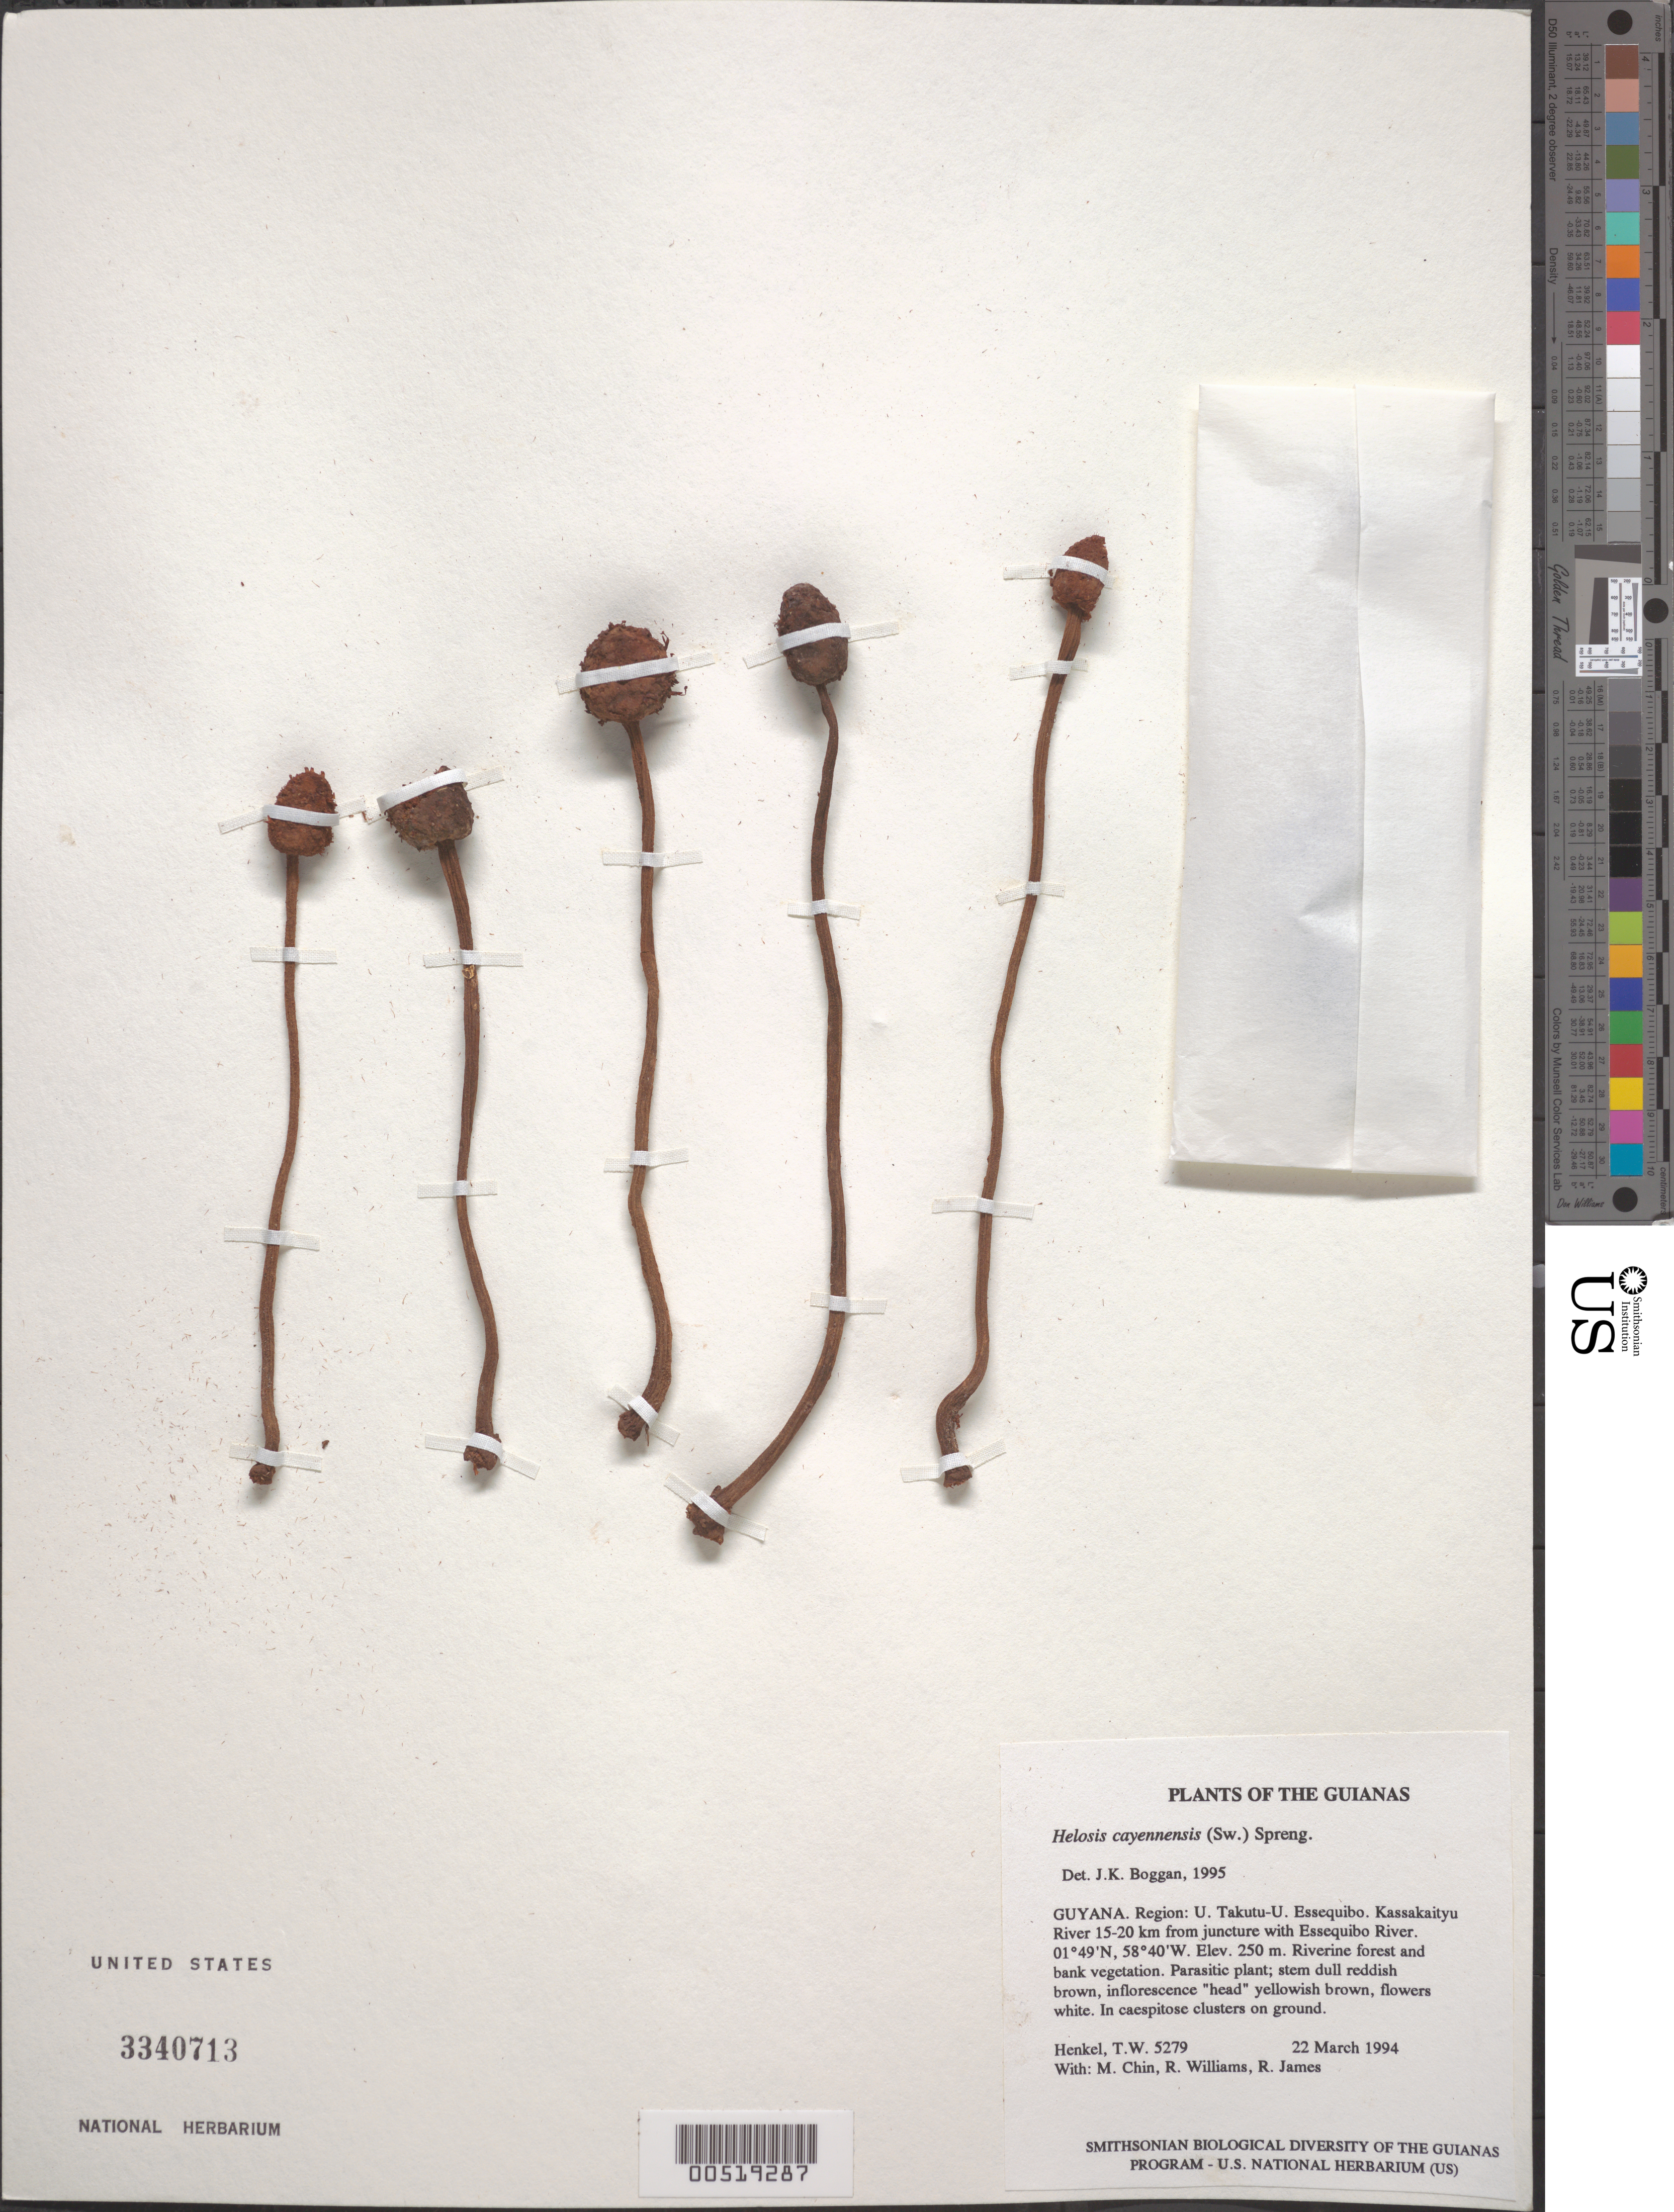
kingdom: Plantae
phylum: Tracheophyta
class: Magnoliopsida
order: Santalales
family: Balanophoraceae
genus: Helosis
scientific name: Helosis cayennensis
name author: (Sw.) Spreng.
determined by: Boggan, J. K., (US), NMNH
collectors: T. Henkel, M. Chin, R. Williams & R. James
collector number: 5279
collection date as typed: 22 March 1994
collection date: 1994-03-22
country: Guyana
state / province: U. Takutu-U. Essequibo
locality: Kassakaityu River 15-20 km from juncture with Essequibo River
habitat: Riverine forest and bank vegetation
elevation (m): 250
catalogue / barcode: US 3340713